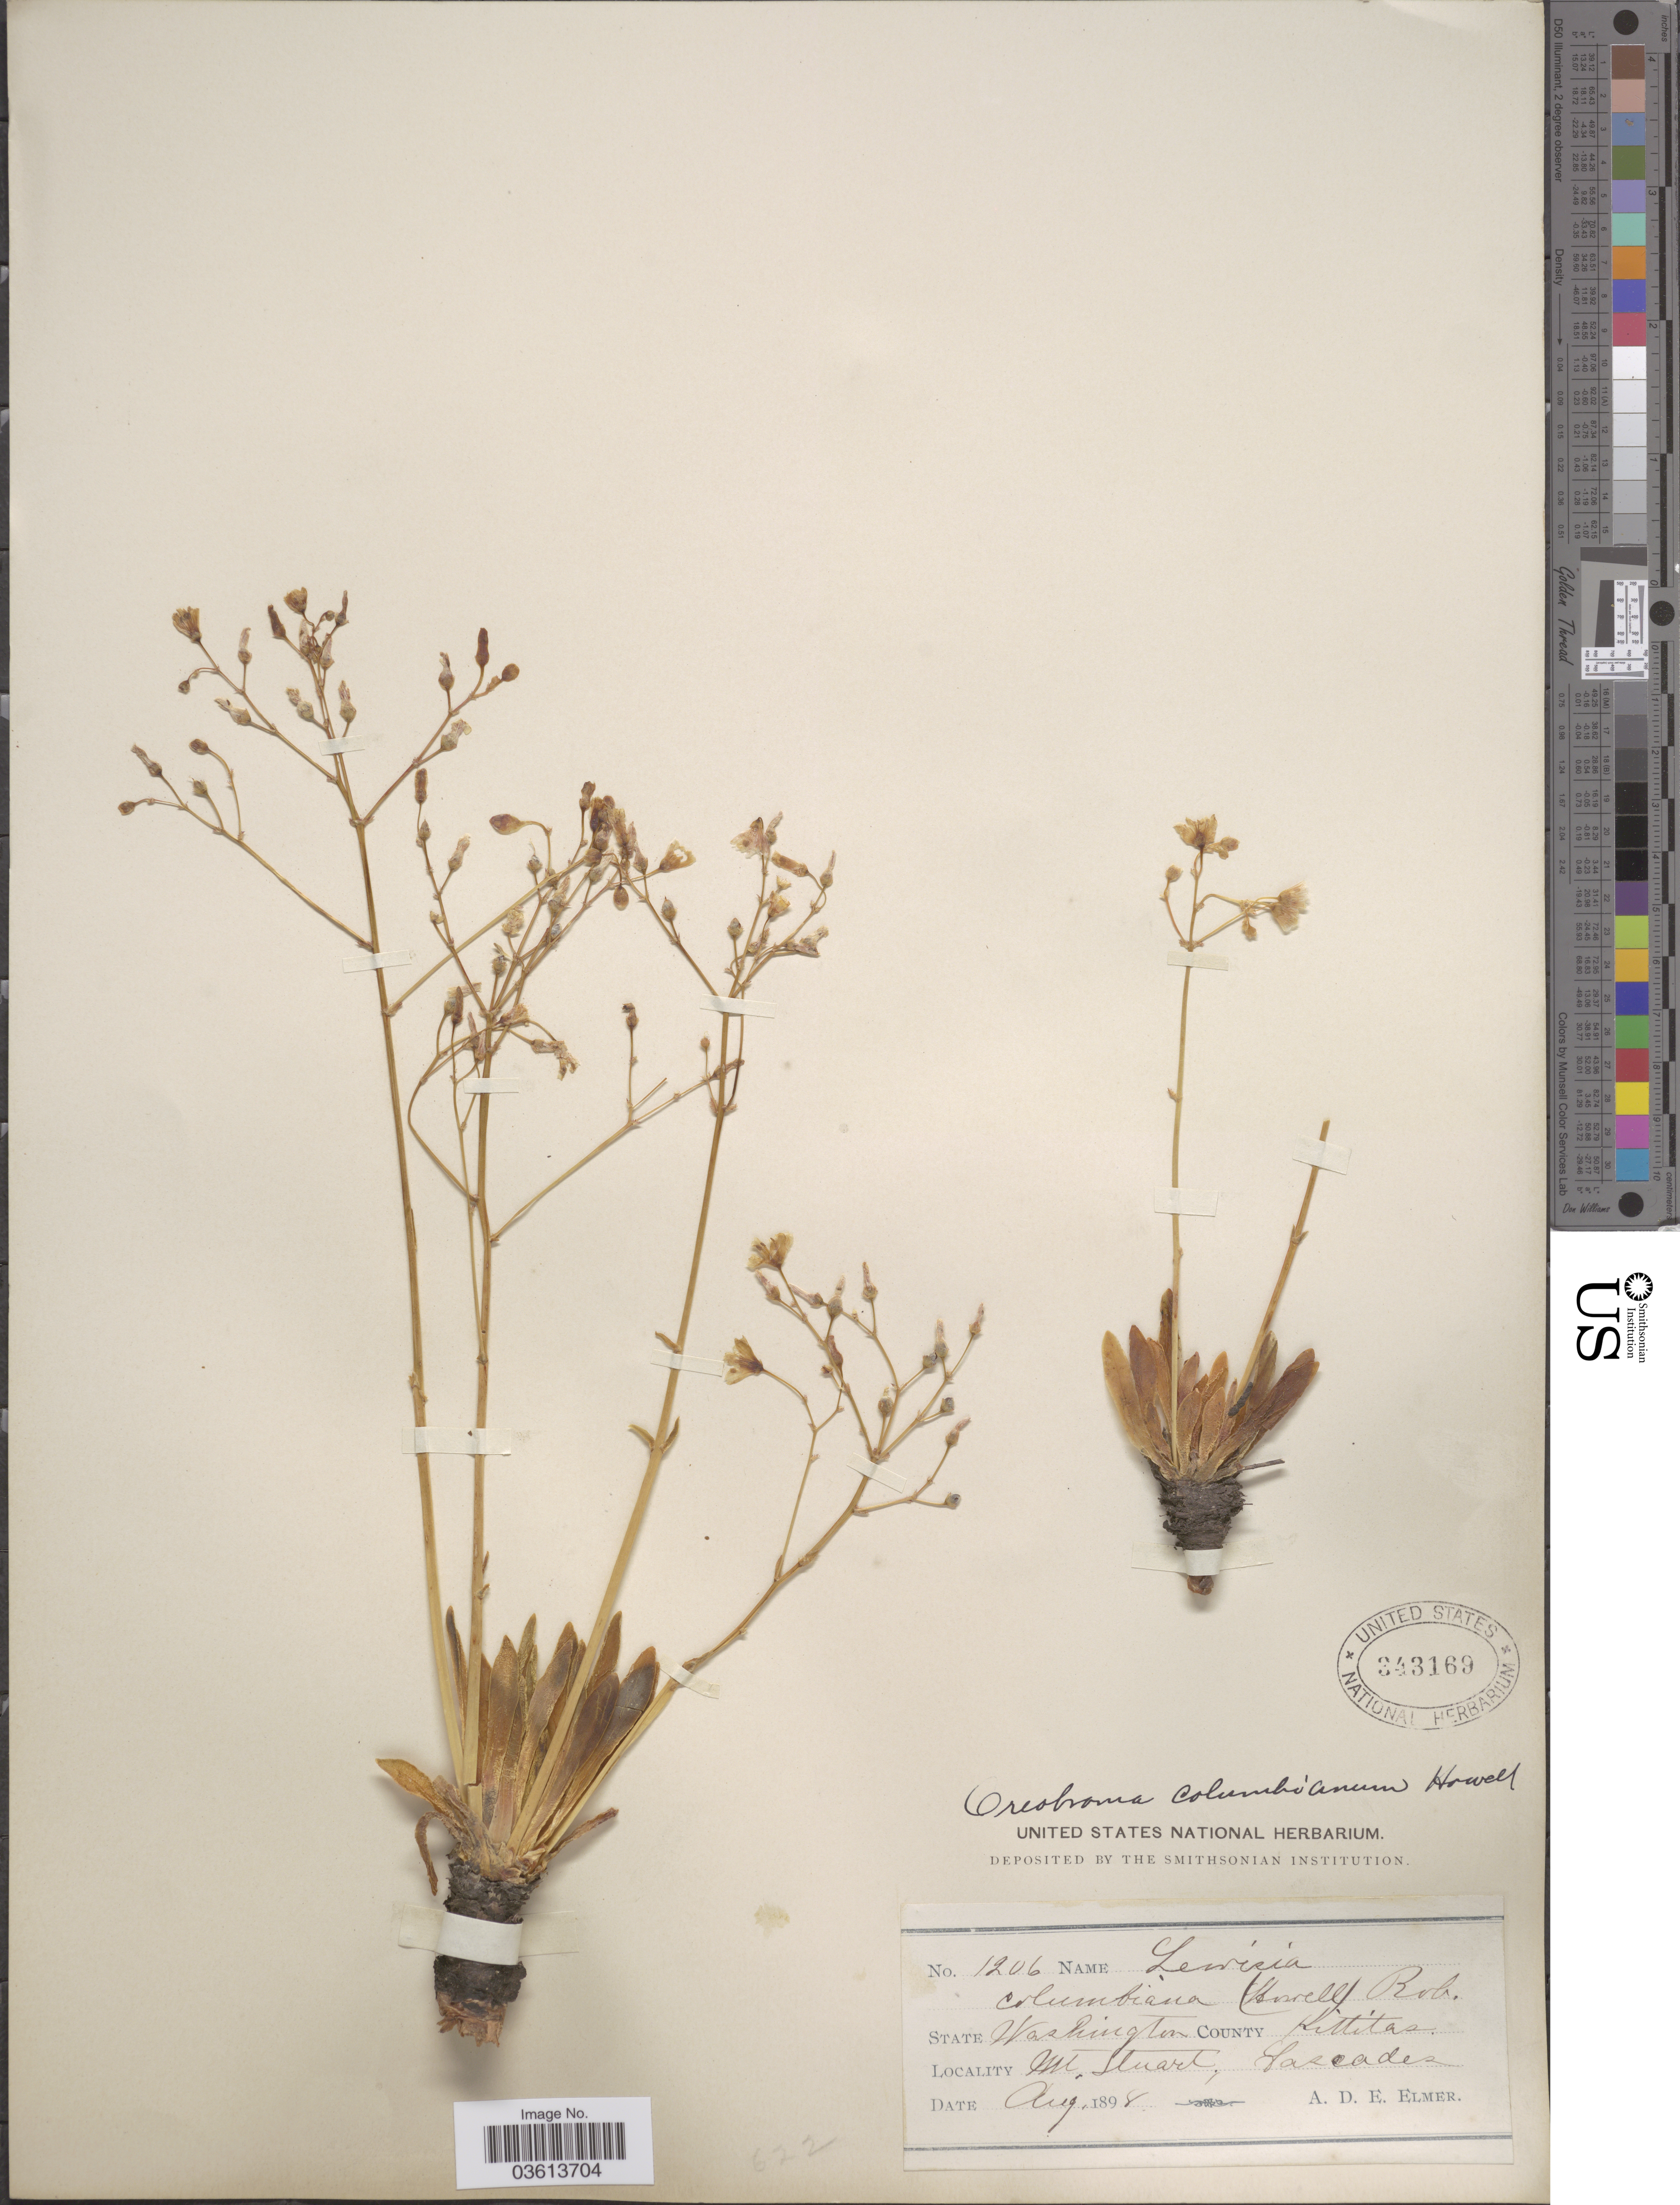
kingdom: Plantae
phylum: Tracheophyta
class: Magnoliopsida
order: Caryophyllales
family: Montiaceae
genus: Lewisia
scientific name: Lewisia columbiana var. columbiana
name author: (Howell ex A. Gray) B.L. Rob.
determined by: Strong, Mark T., (BOT), Smithsonian Institution - National Museum of Natural History (UNITED STATES)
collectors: A. D. E. Elmer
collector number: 1206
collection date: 1898-08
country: United States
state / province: Washington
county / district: Kittitas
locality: County Kittitas. Mt. Stuart, Cascades.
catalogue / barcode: US 343169